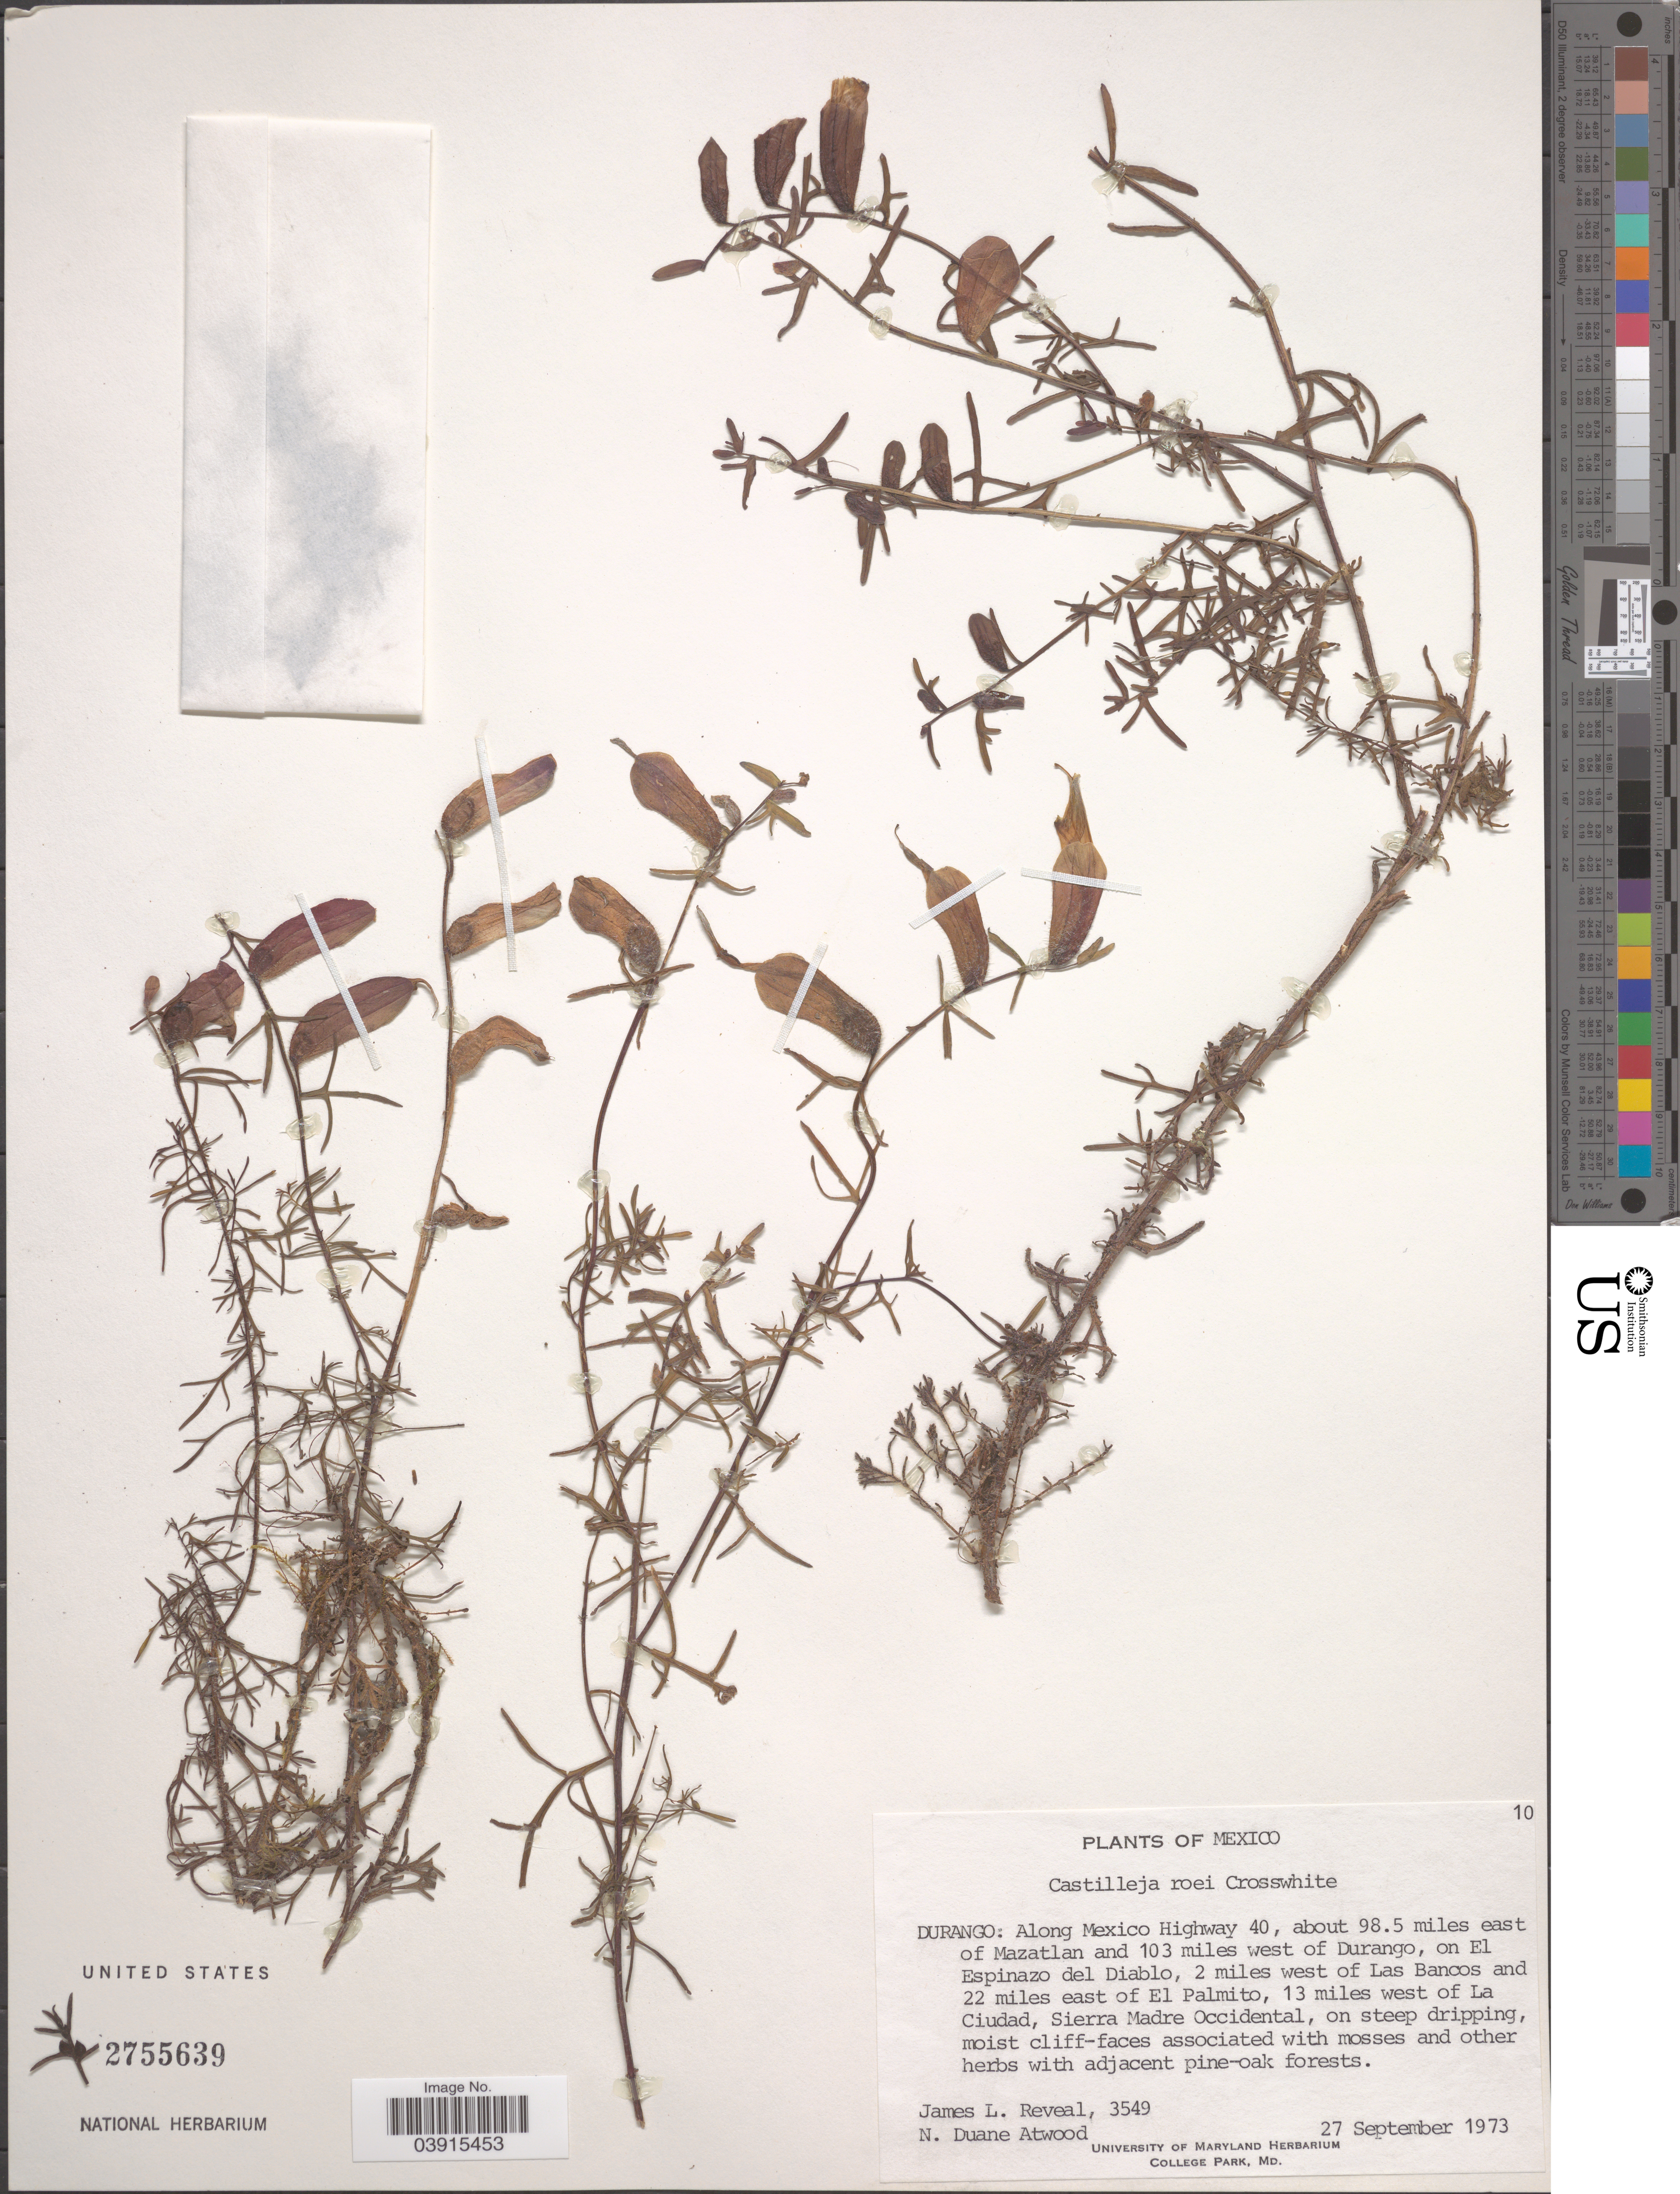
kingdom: Plantae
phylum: Tracheophyta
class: Magnoliopsida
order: Lamiales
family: Orobanchaceae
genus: Castilleja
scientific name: Castilleja roei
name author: Crossw.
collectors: J. L. Reveal & N. Atwood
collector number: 3549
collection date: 1973-09-27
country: Mexico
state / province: Durango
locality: Along Mexico Highway 40, about 98.5 miles east of Mazatlan and 103 miles west of Durango, on El Espinazo del Diablo, 2 miles west of Las Bancos and 22 miles east of El Palmito, 13 miles west of La Ciudad, Sierra Madre Occidental.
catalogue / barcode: US 2755639